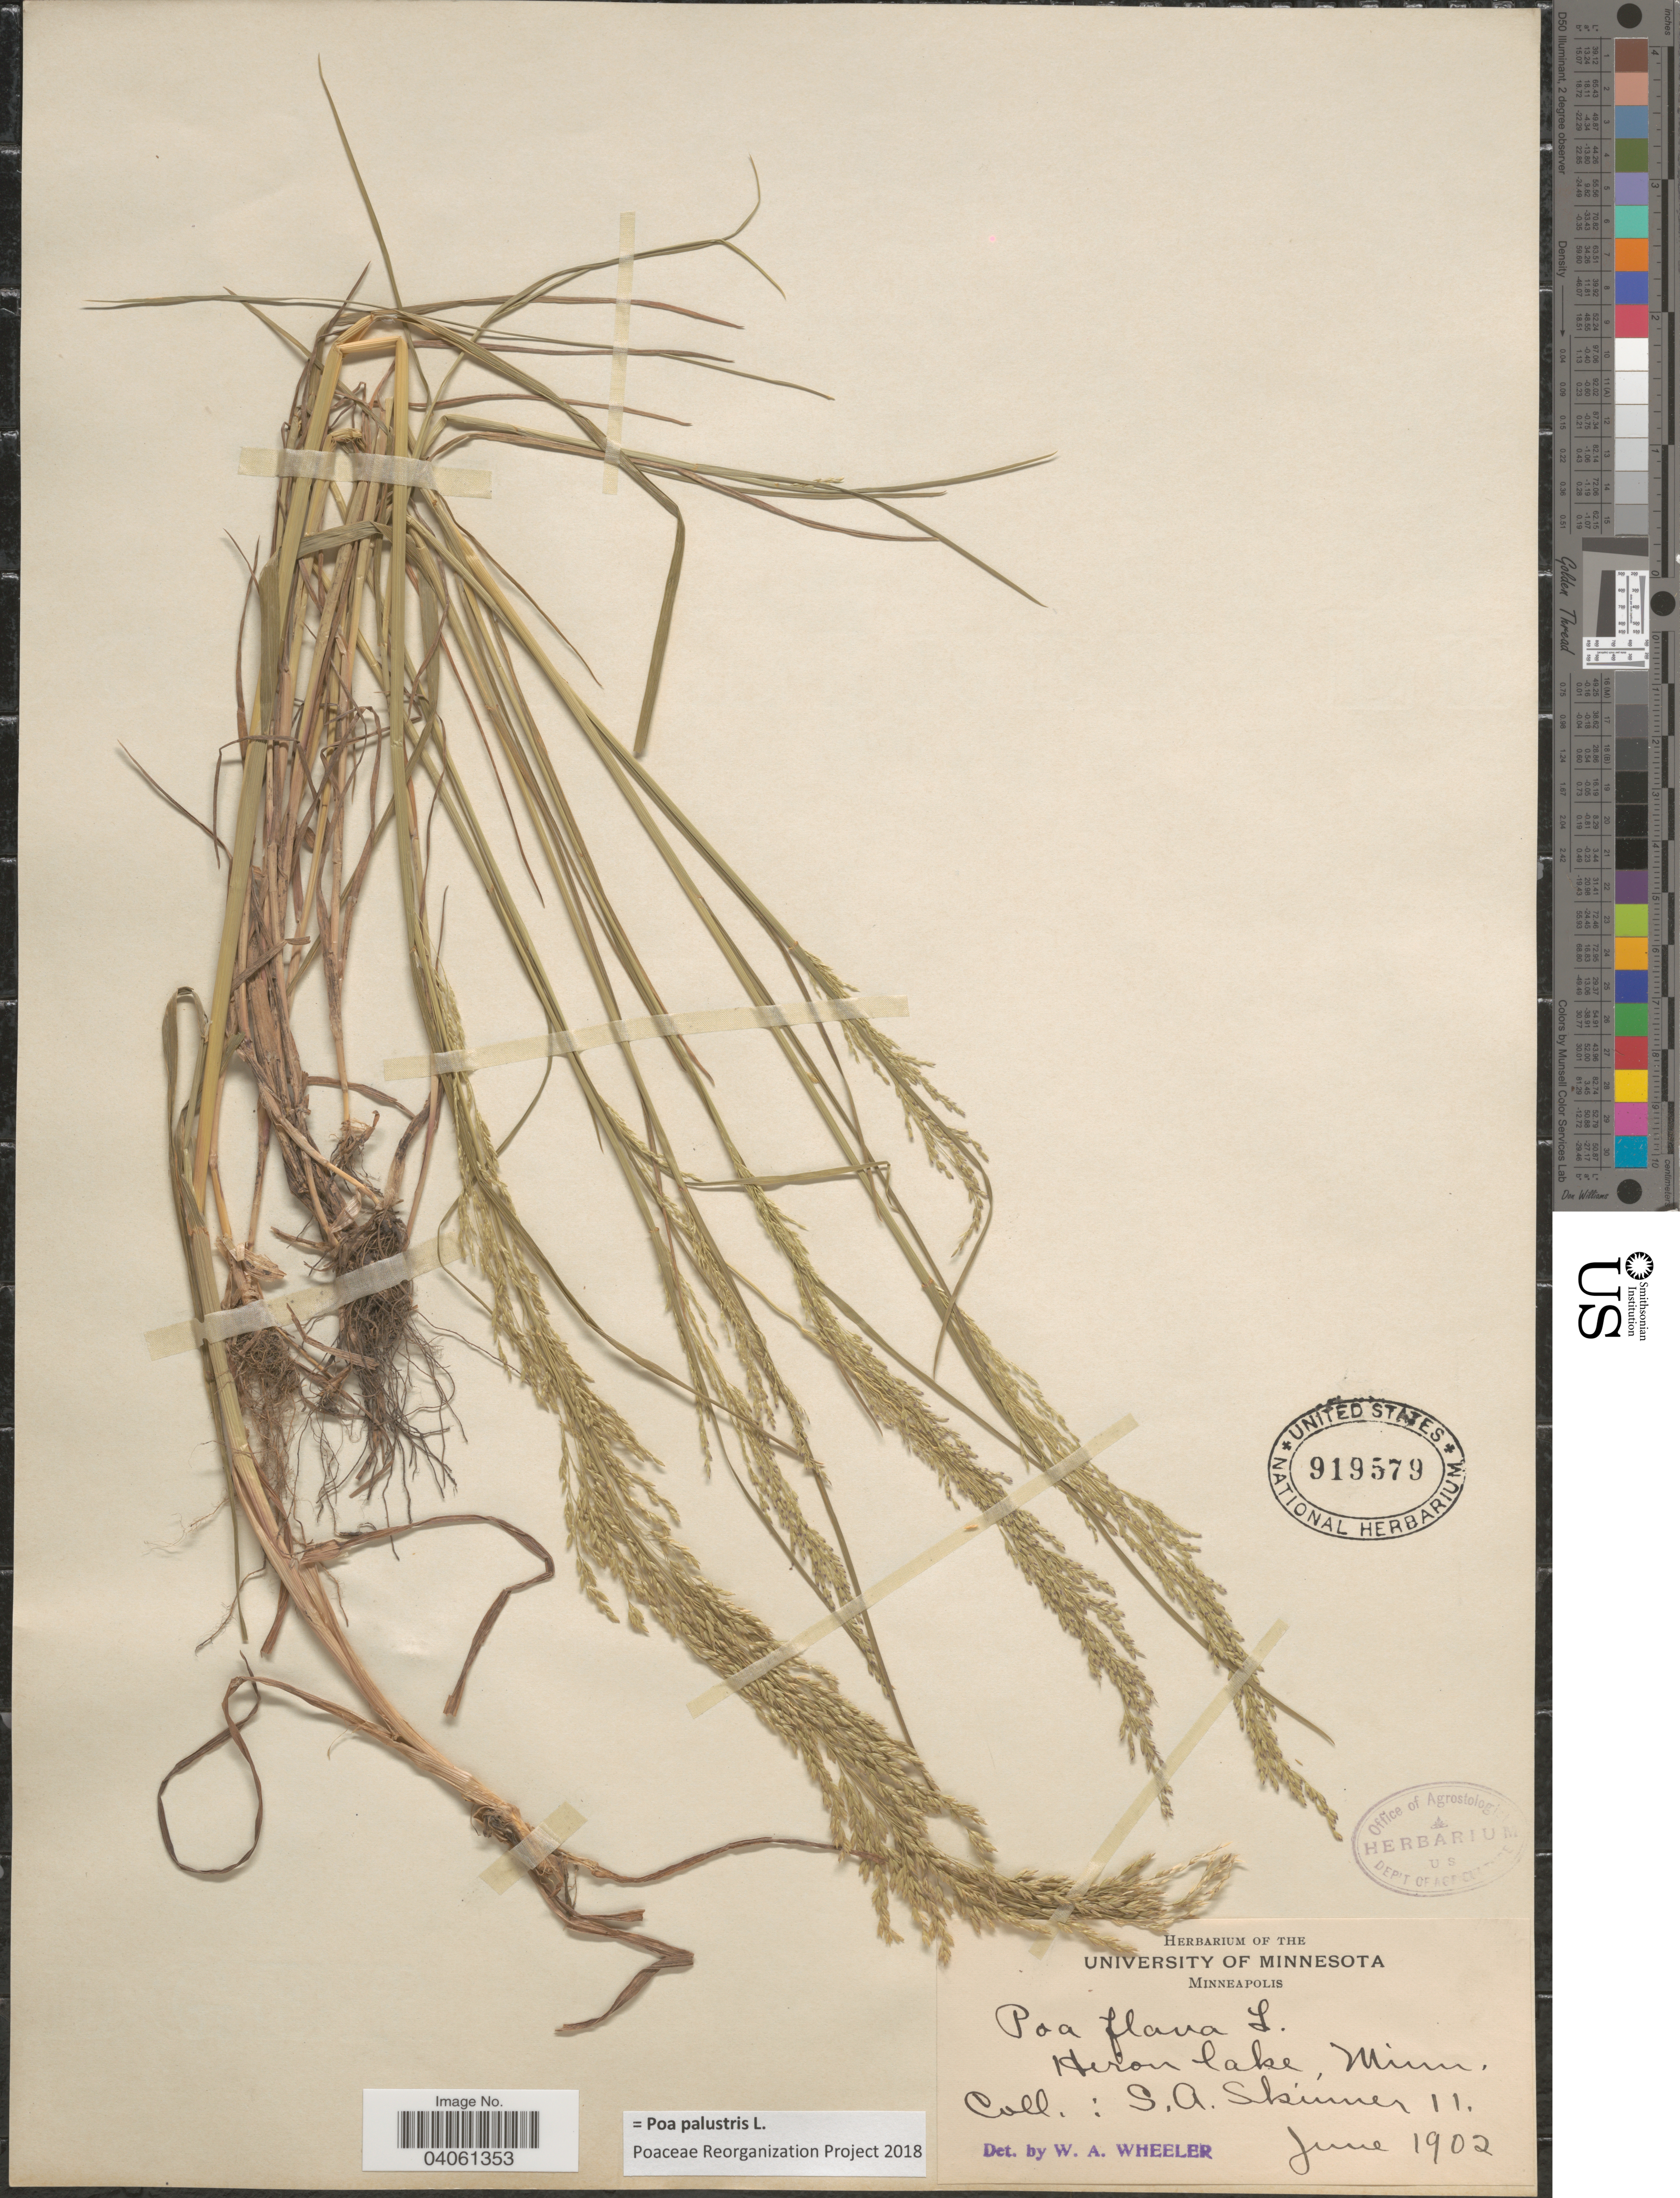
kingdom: Plantae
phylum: Tracheophyta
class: Liliopsida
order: Poales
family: Poaceae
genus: Poa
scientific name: Poa palustris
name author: L.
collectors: S. Skinner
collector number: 11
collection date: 1902-06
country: United States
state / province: Minnesota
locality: Heron lake.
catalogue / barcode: US 919579